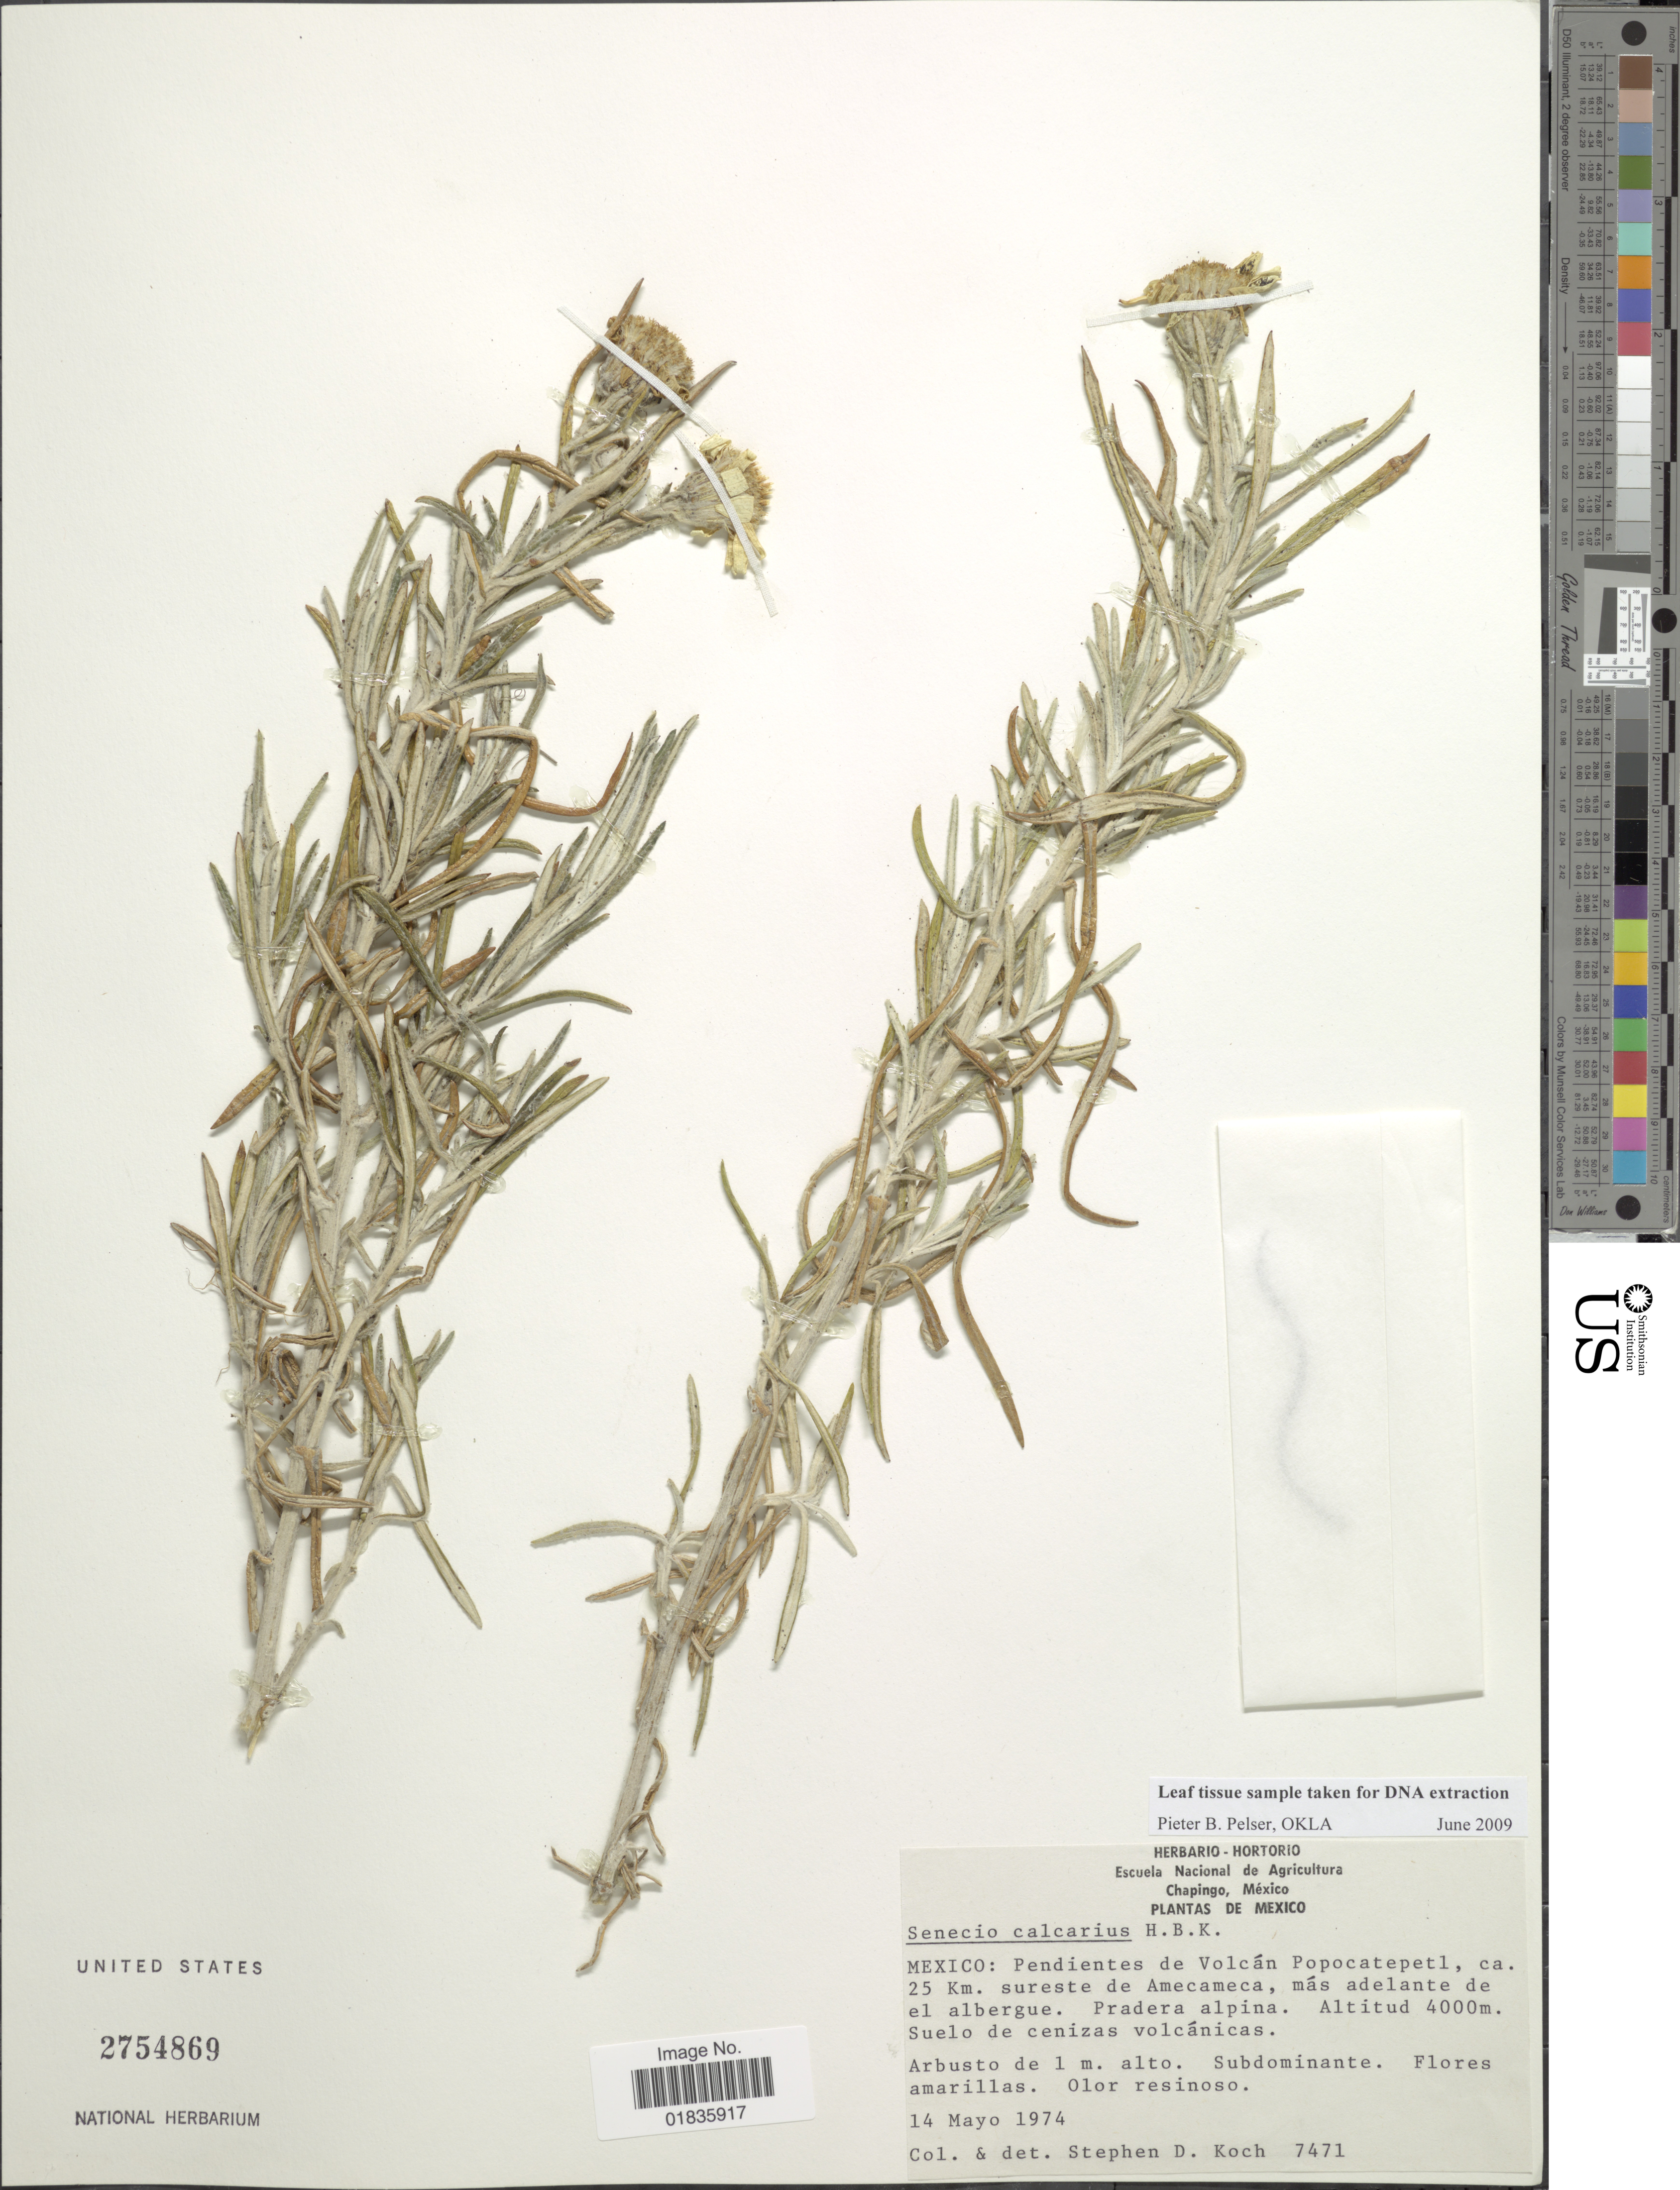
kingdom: Plantae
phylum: Tracheophyta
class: Magnoliopsida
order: Asterales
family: Asteraceae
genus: Senecio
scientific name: Senecio mairetianus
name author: DC.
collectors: S. D. Koch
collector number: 7471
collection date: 1974-05-14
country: Mexico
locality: Pendientes de Volcan Popocatepetl, ca. 25 Km. sureste de Amecameca, mas adelante de el albergue, pradera alpina, suelo de cenizas volcanicas.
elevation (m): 4000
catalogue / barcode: US 2754869